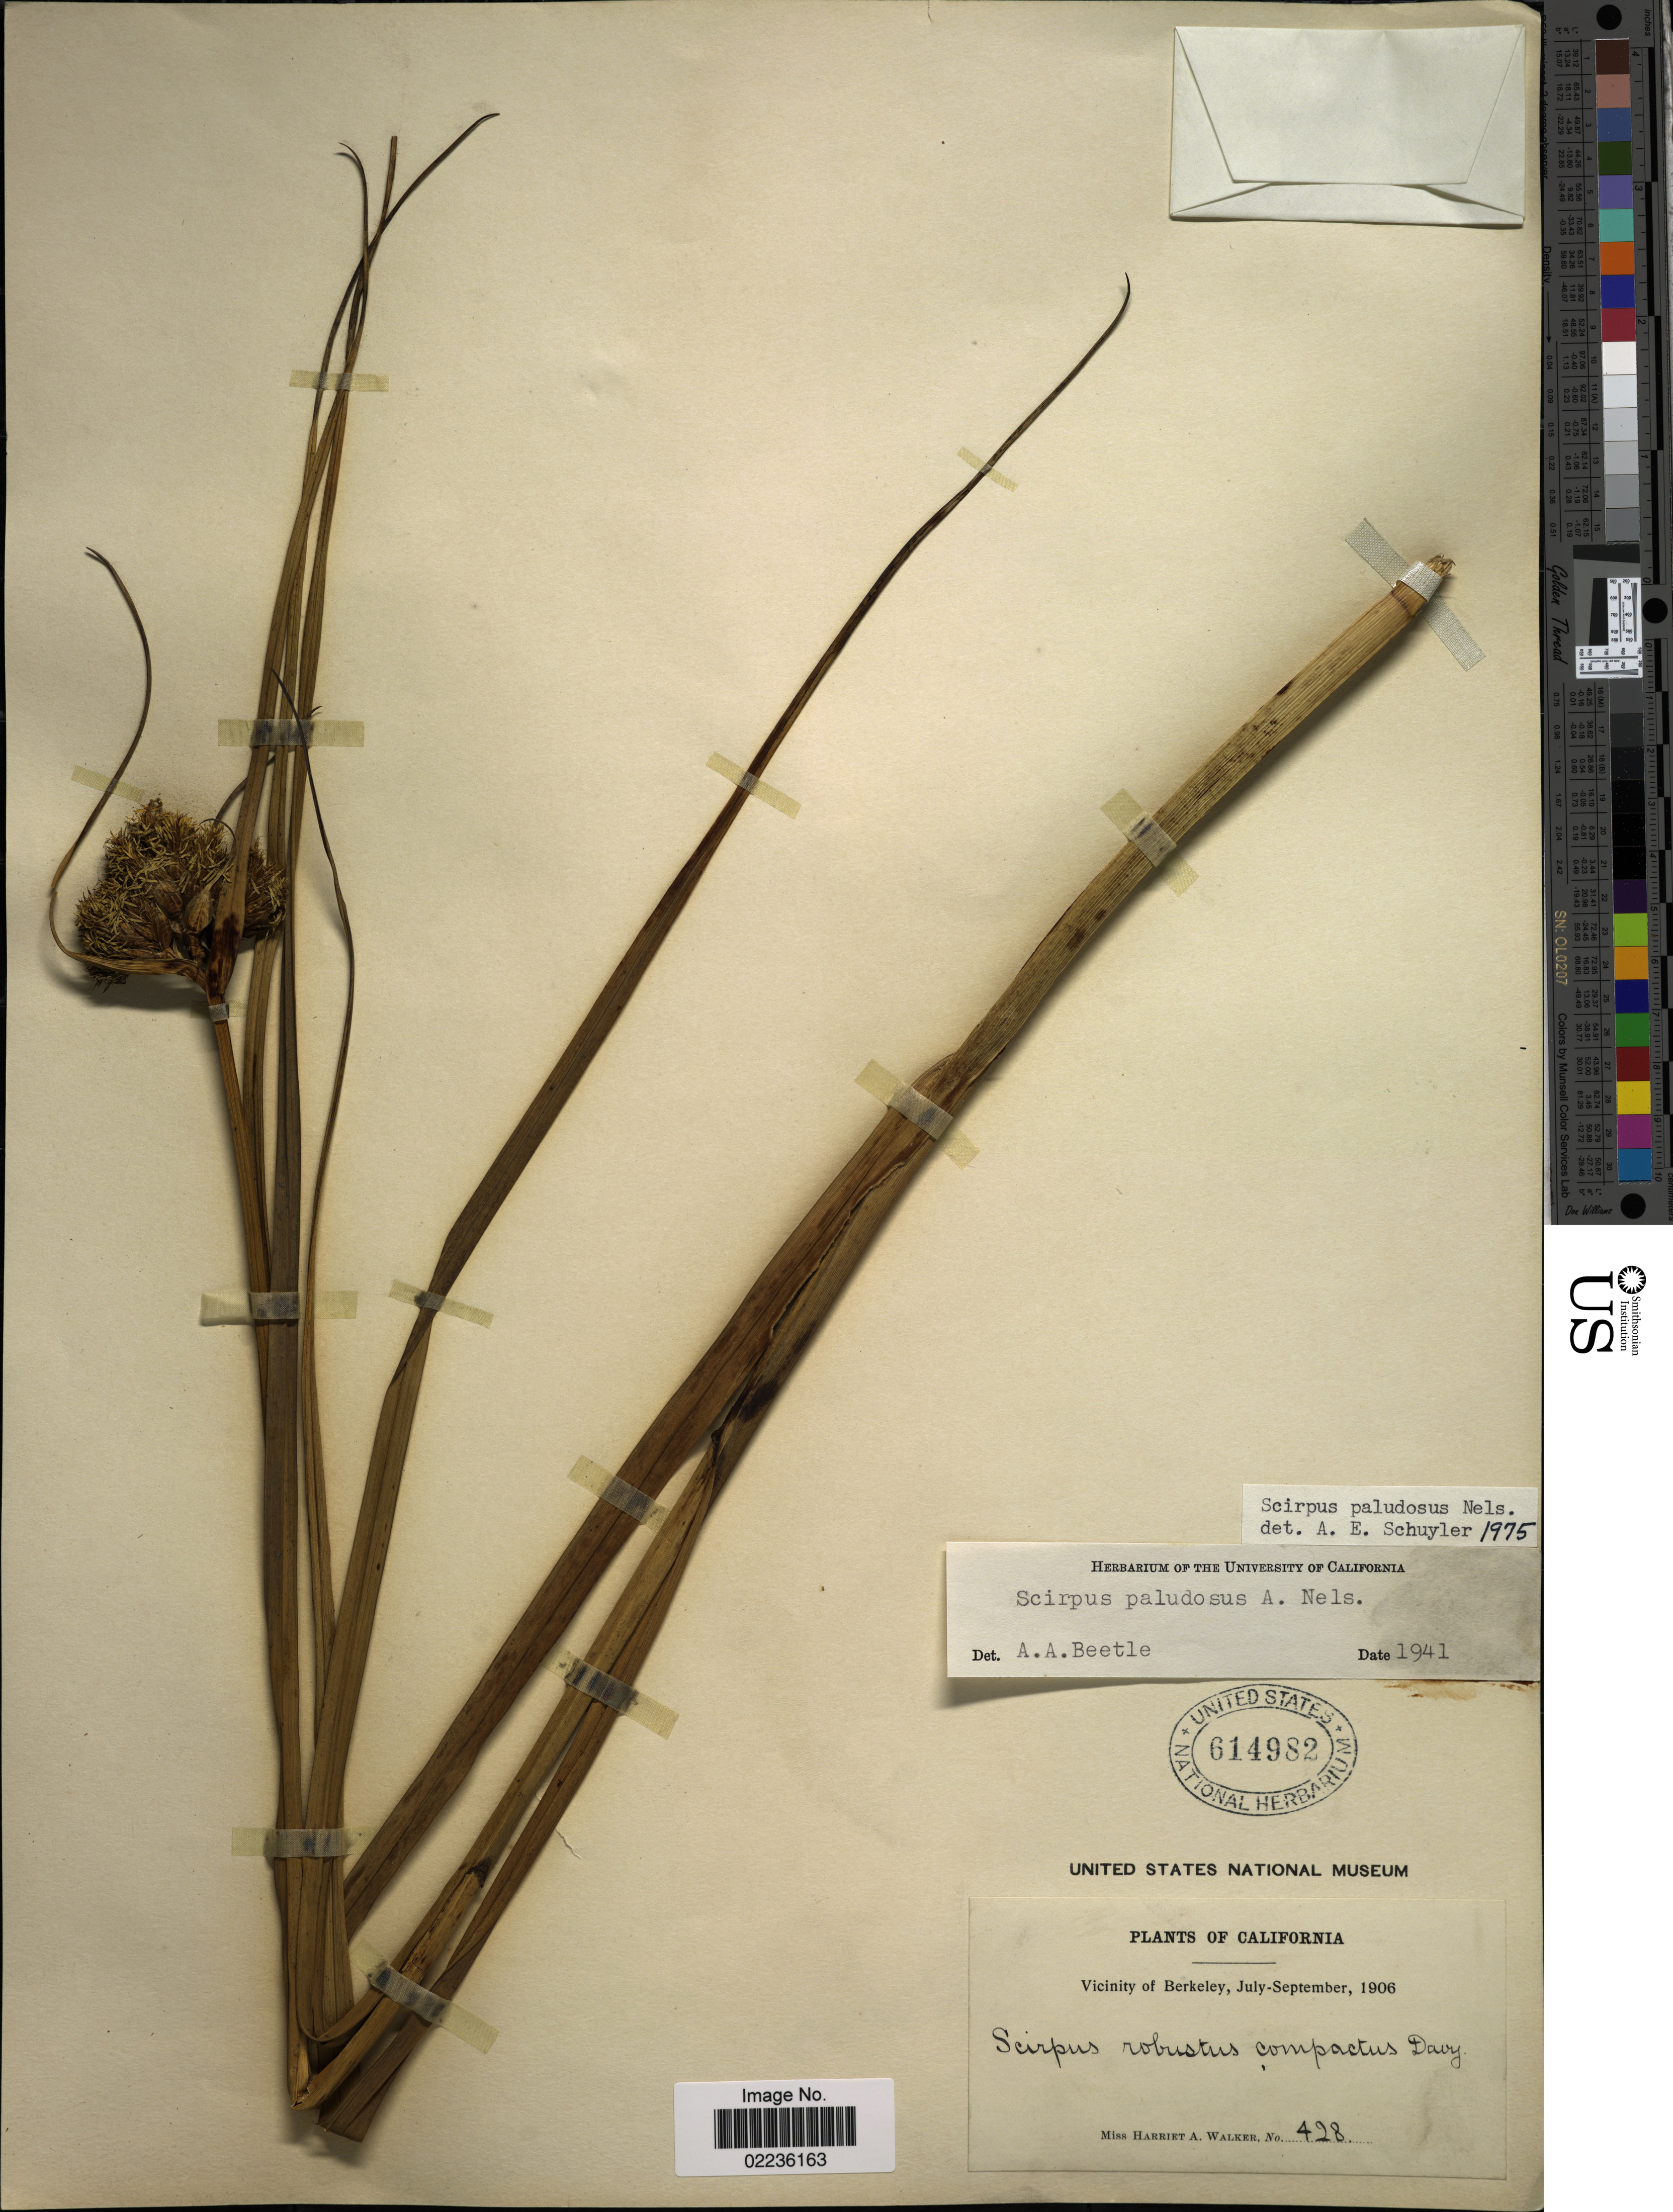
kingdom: Plantae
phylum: Tracheophyta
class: Liliopsida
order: Poales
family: Cyperaceae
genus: Bolboschoenus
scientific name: Bolboschoenus maritimus subsp. paludosus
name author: (A. Nelson) T. Koyama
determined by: Strong, M. T., (US), Smithsonian Institution - National Museum of Natural History (UNITED STATES)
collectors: H. Walker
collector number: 428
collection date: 1906-07/1906-09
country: United States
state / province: California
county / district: Alameda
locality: Vicinity of Berkeley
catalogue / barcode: US 614982